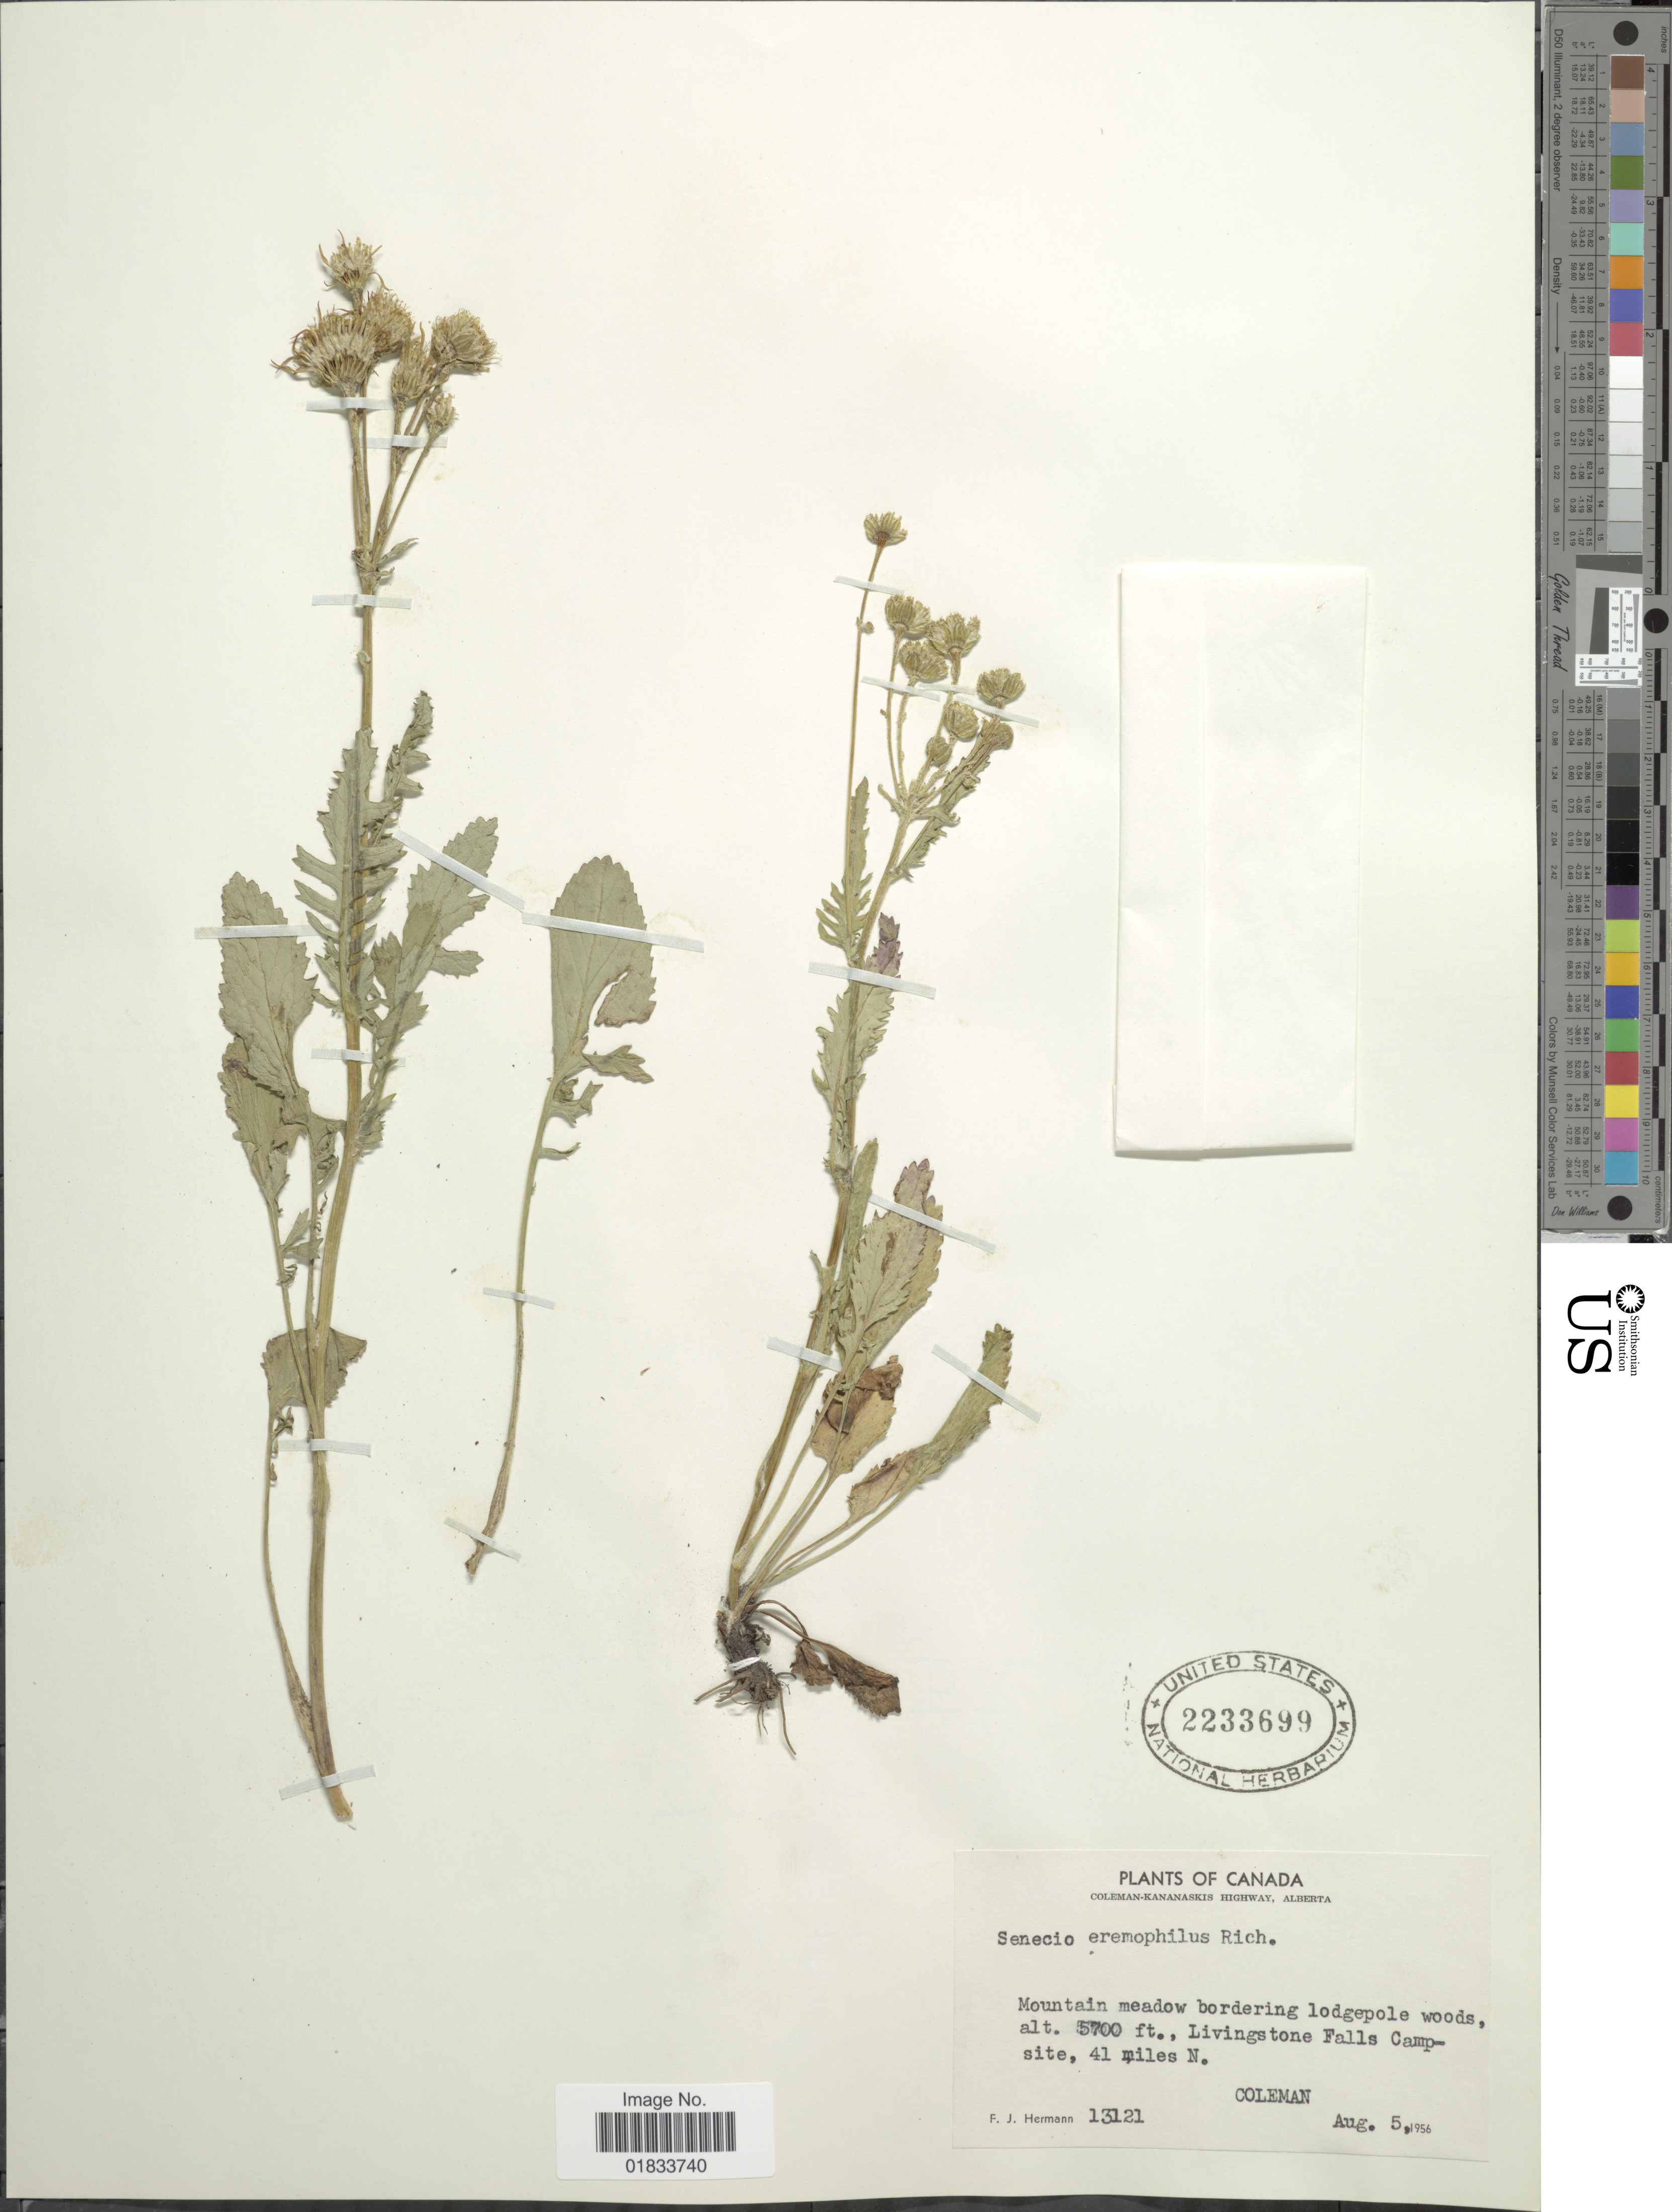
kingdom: Plantae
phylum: Tracheophyta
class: Magnoliopsida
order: Asterales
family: Asteraceae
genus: Senecio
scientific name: Senecio eremophilus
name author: Richardson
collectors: F. J. Hermann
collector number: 13121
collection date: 1956-08-05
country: Canada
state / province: Alberta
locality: Coleman-Kananaskis Highway, Mountain meadow bordering lodgepole woods, Livingstone Falls Campsite, 41 miles N., Coleman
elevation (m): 1737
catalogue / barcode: US 2233699